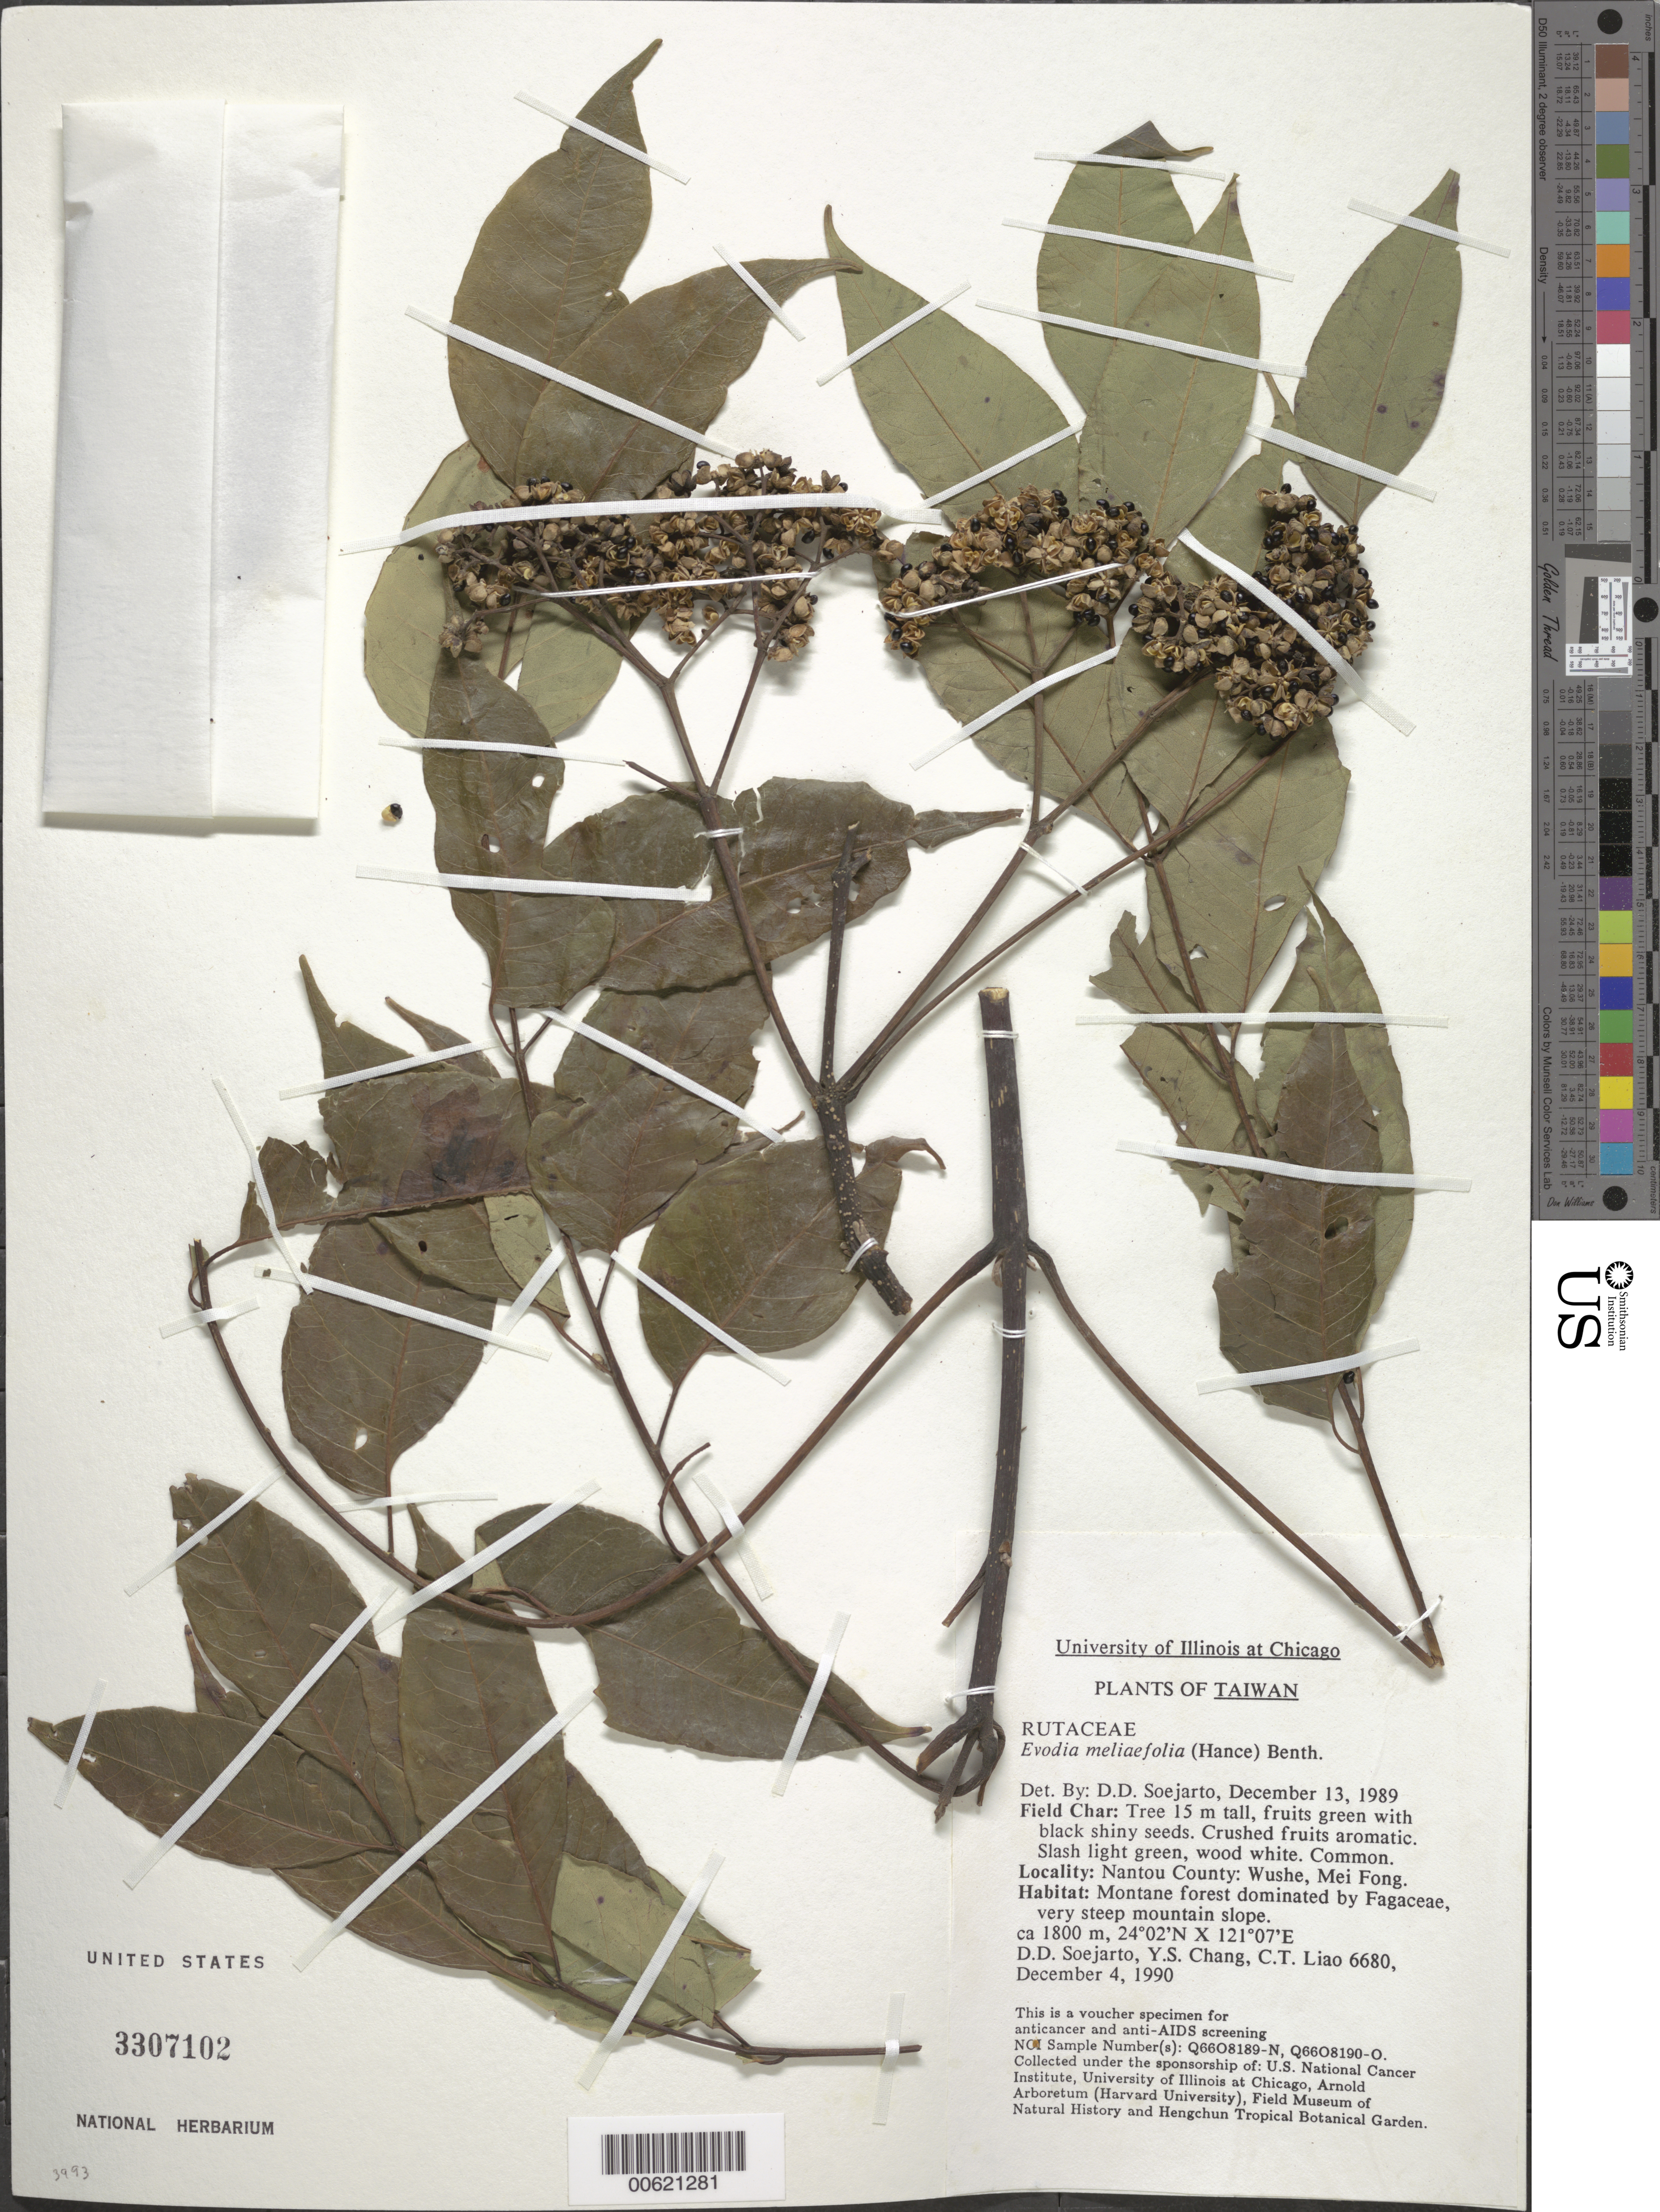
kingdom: Plantae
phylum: Tracheophyta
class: Magnoliopsida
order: Sapindales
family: Rutaceae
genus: Tetradium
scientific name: Tetradium glabrifolium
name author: (Champ. ex Benth.) T.G. Hartley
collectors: Y. S. Chang & C. T. Liao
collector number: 6680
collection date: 1990-12-04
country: Taiwan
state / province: Nantou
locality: Nantou County: Wushe, Mei Fong.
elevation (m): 1800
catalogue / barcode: US 3307102